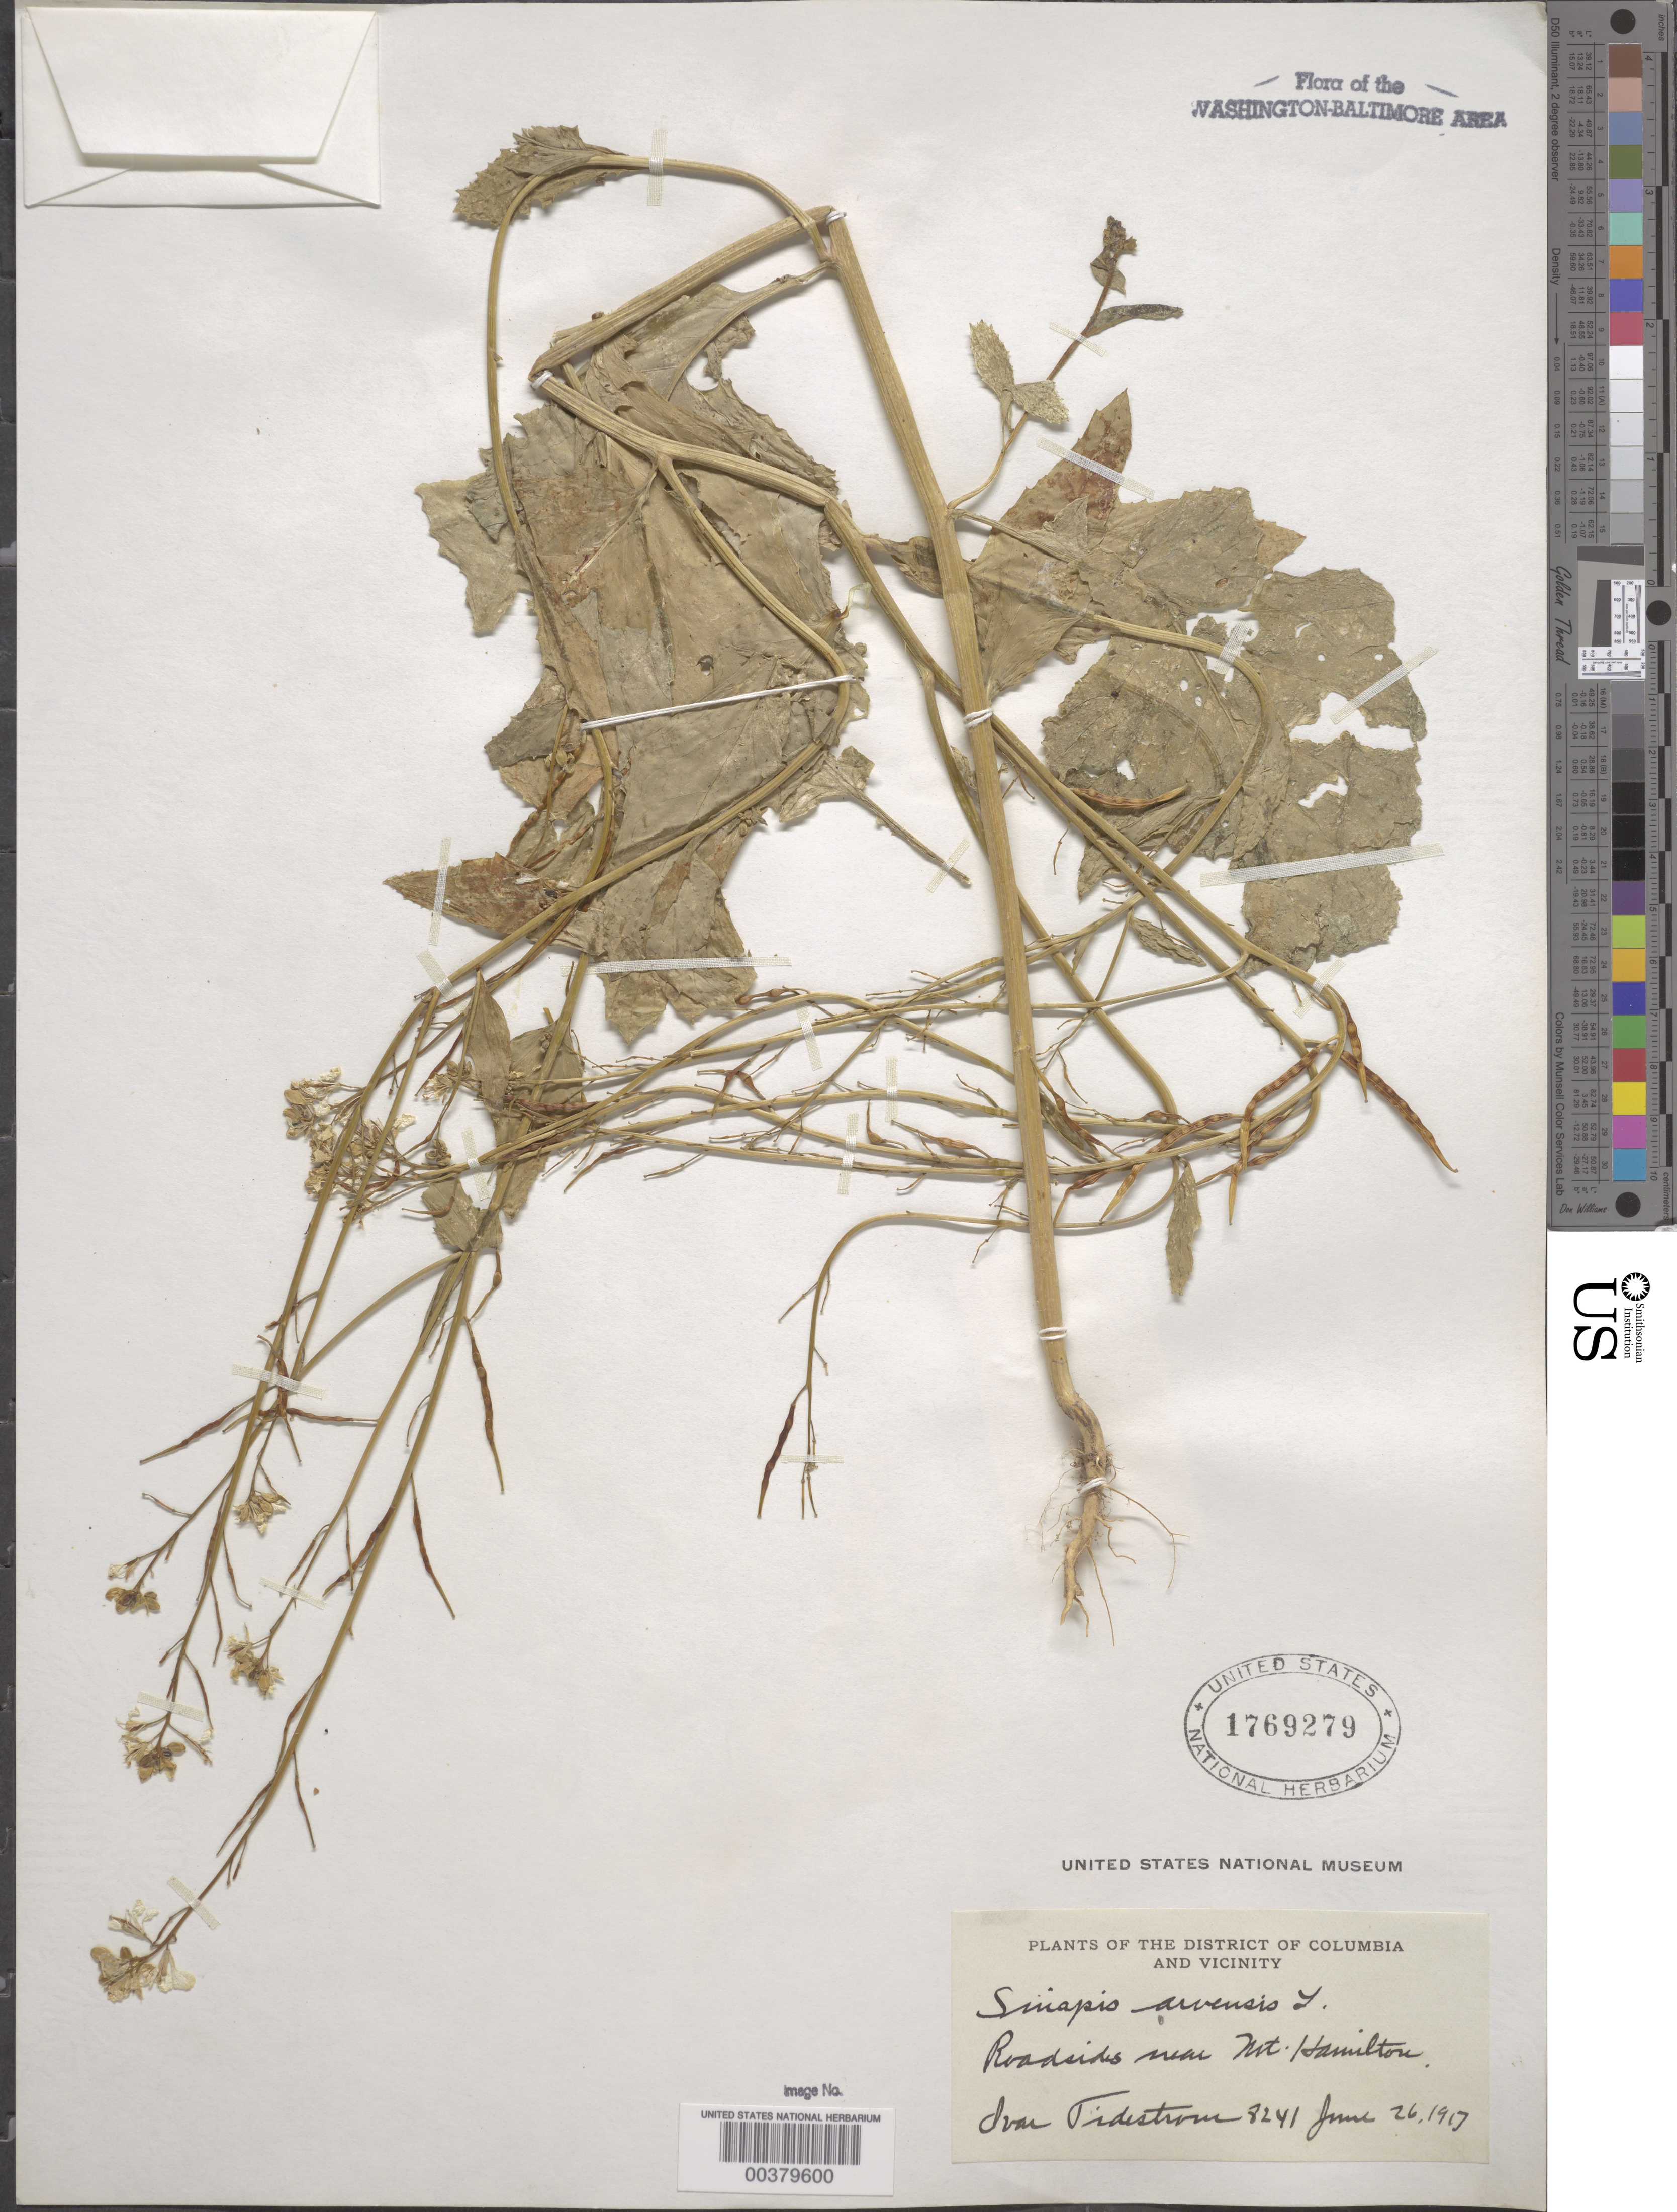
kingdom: Plantae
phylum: Tracheophyta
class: Magnoliopsida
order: Brassicales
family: Brassicaceae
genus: Sinapis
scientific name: Sinapis arvensis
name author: L.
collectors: I. F. Tidestrom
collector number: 8241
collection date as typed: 26 Jun 1917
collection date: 1917-06-26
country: United States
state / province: District of Columbia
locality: Mount Hamilton vicinity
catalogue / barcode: US 1769279